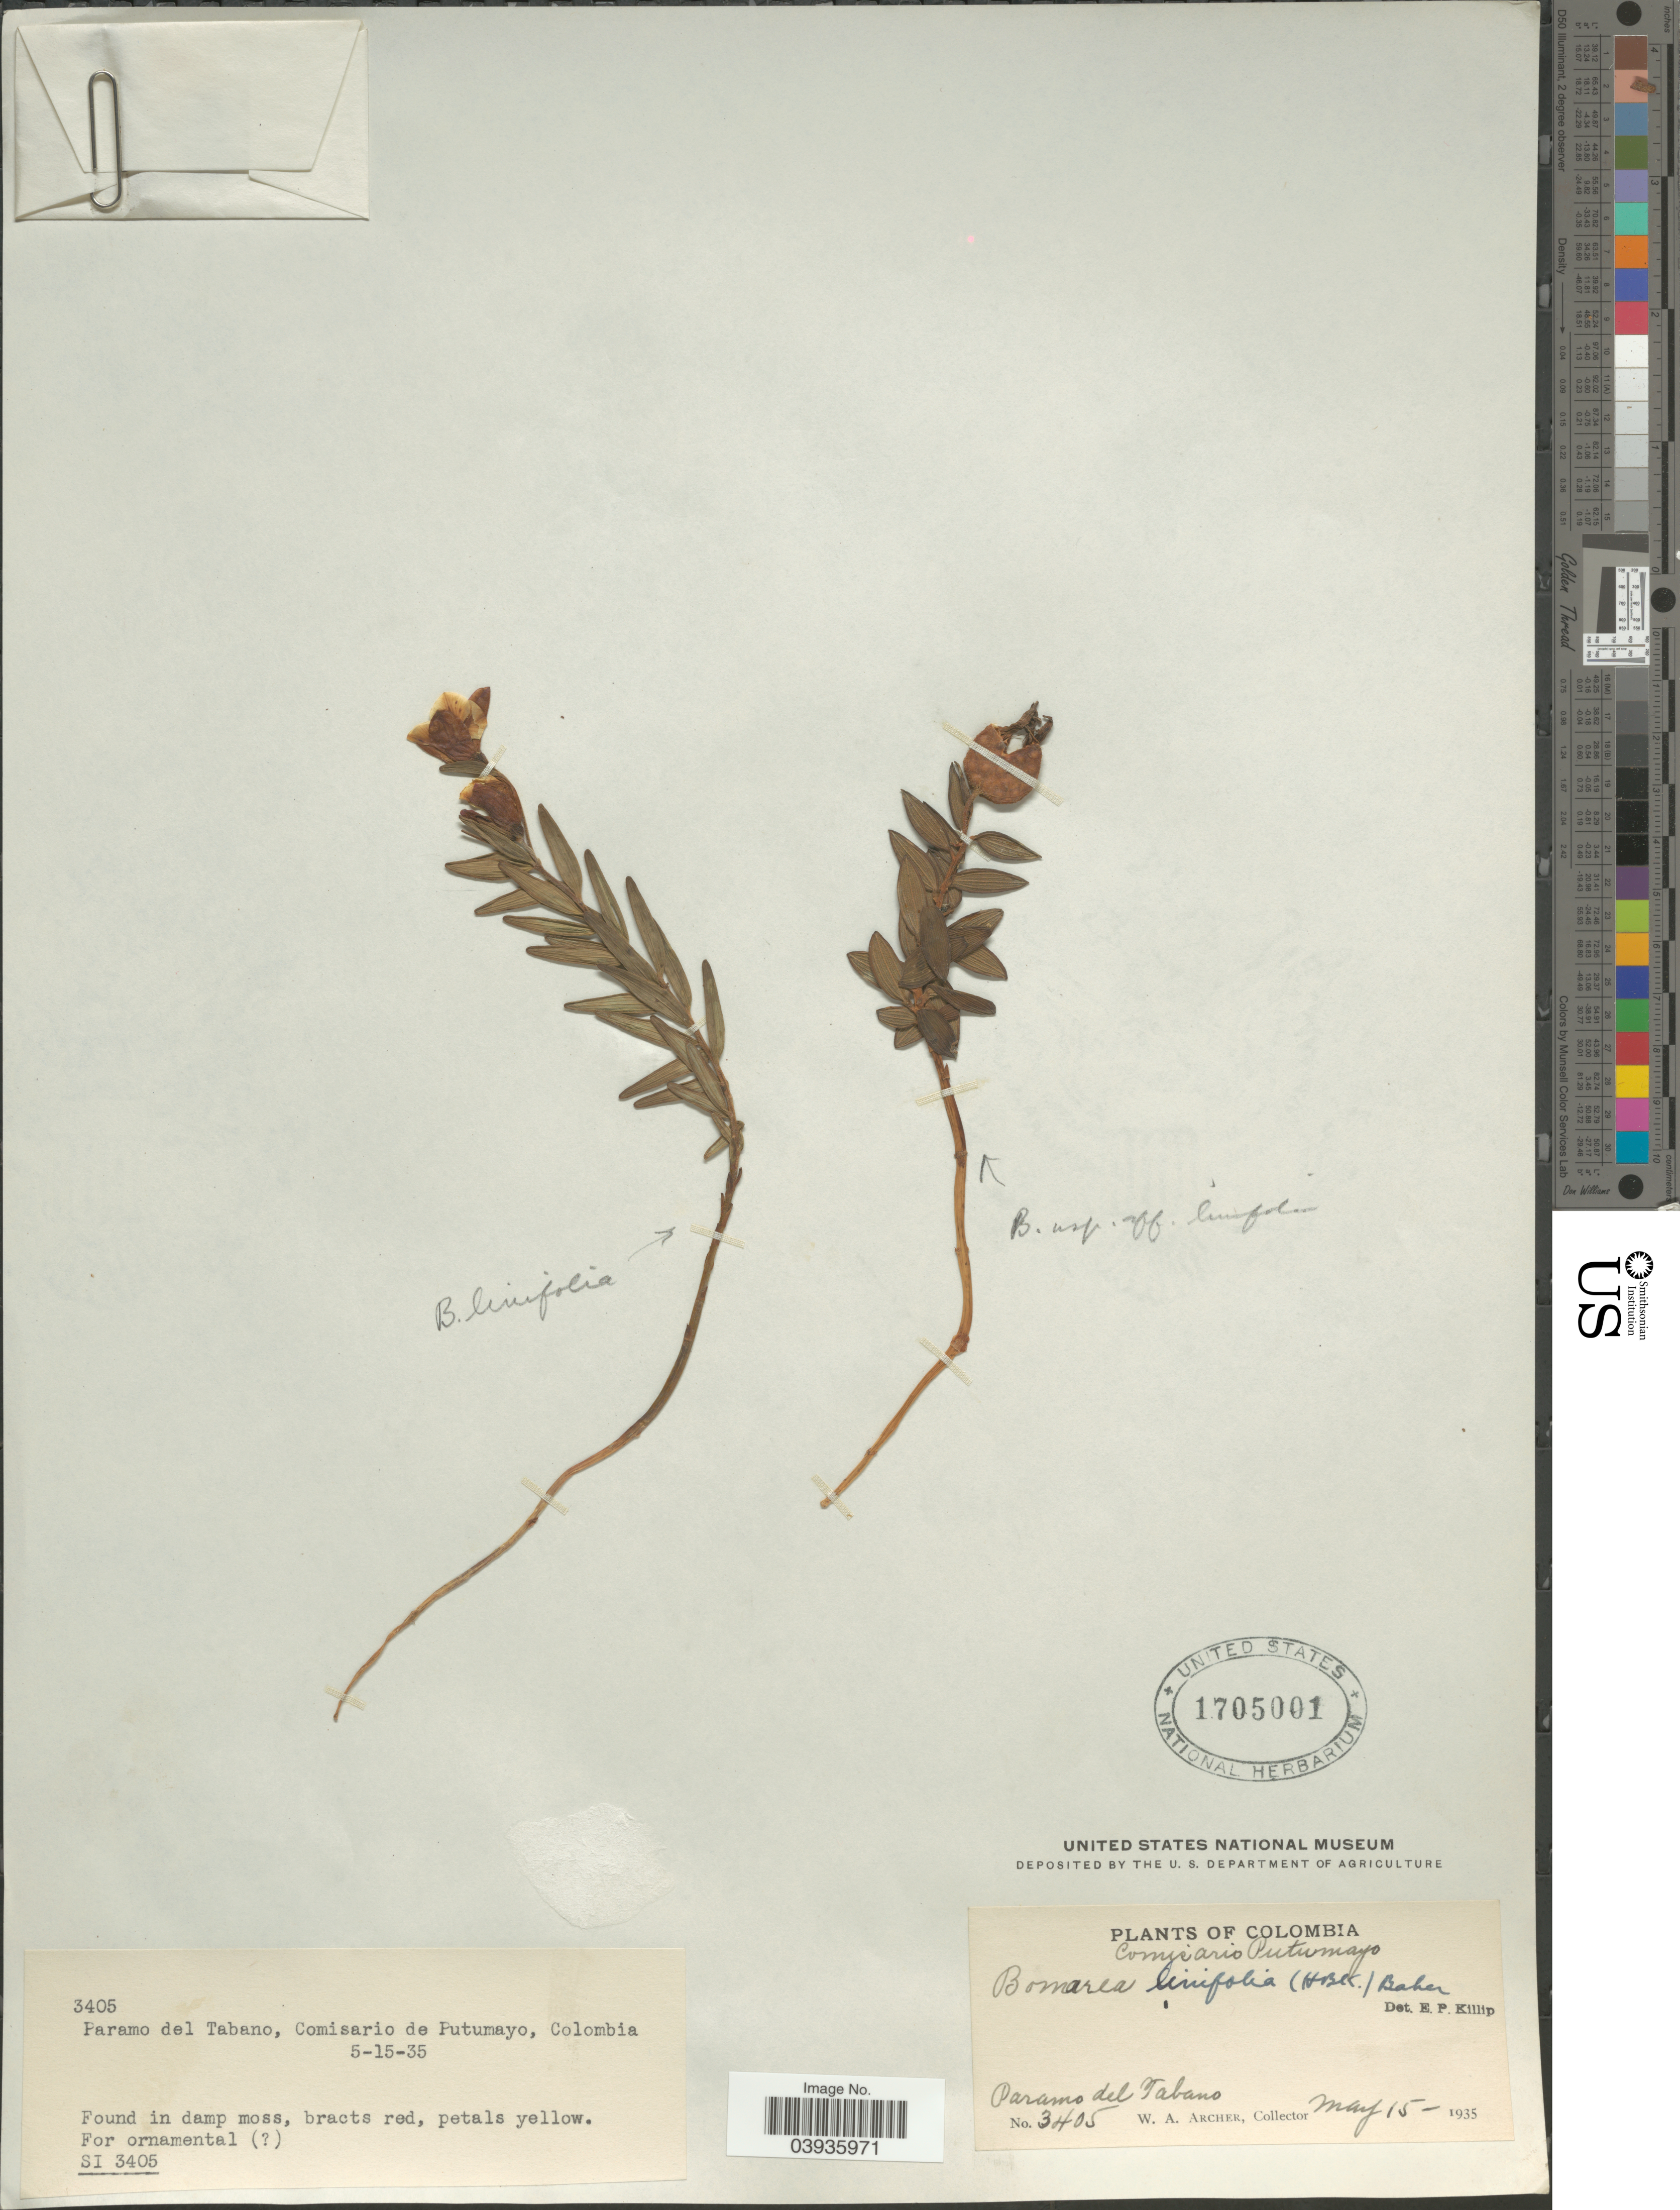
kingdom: Plantae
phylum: Tracheophyta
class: Liliopsida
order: Liliales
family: Alstroemeriaceae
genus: Bomarea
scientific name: Bomarea linifolia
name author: (Kunth) Baker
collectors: W. Archer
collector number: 3405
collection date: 1935-05-15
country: Colombia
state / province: Putumayo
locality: Comisario Putumayo. Paramo del Tabano.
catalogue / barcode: US 1705001